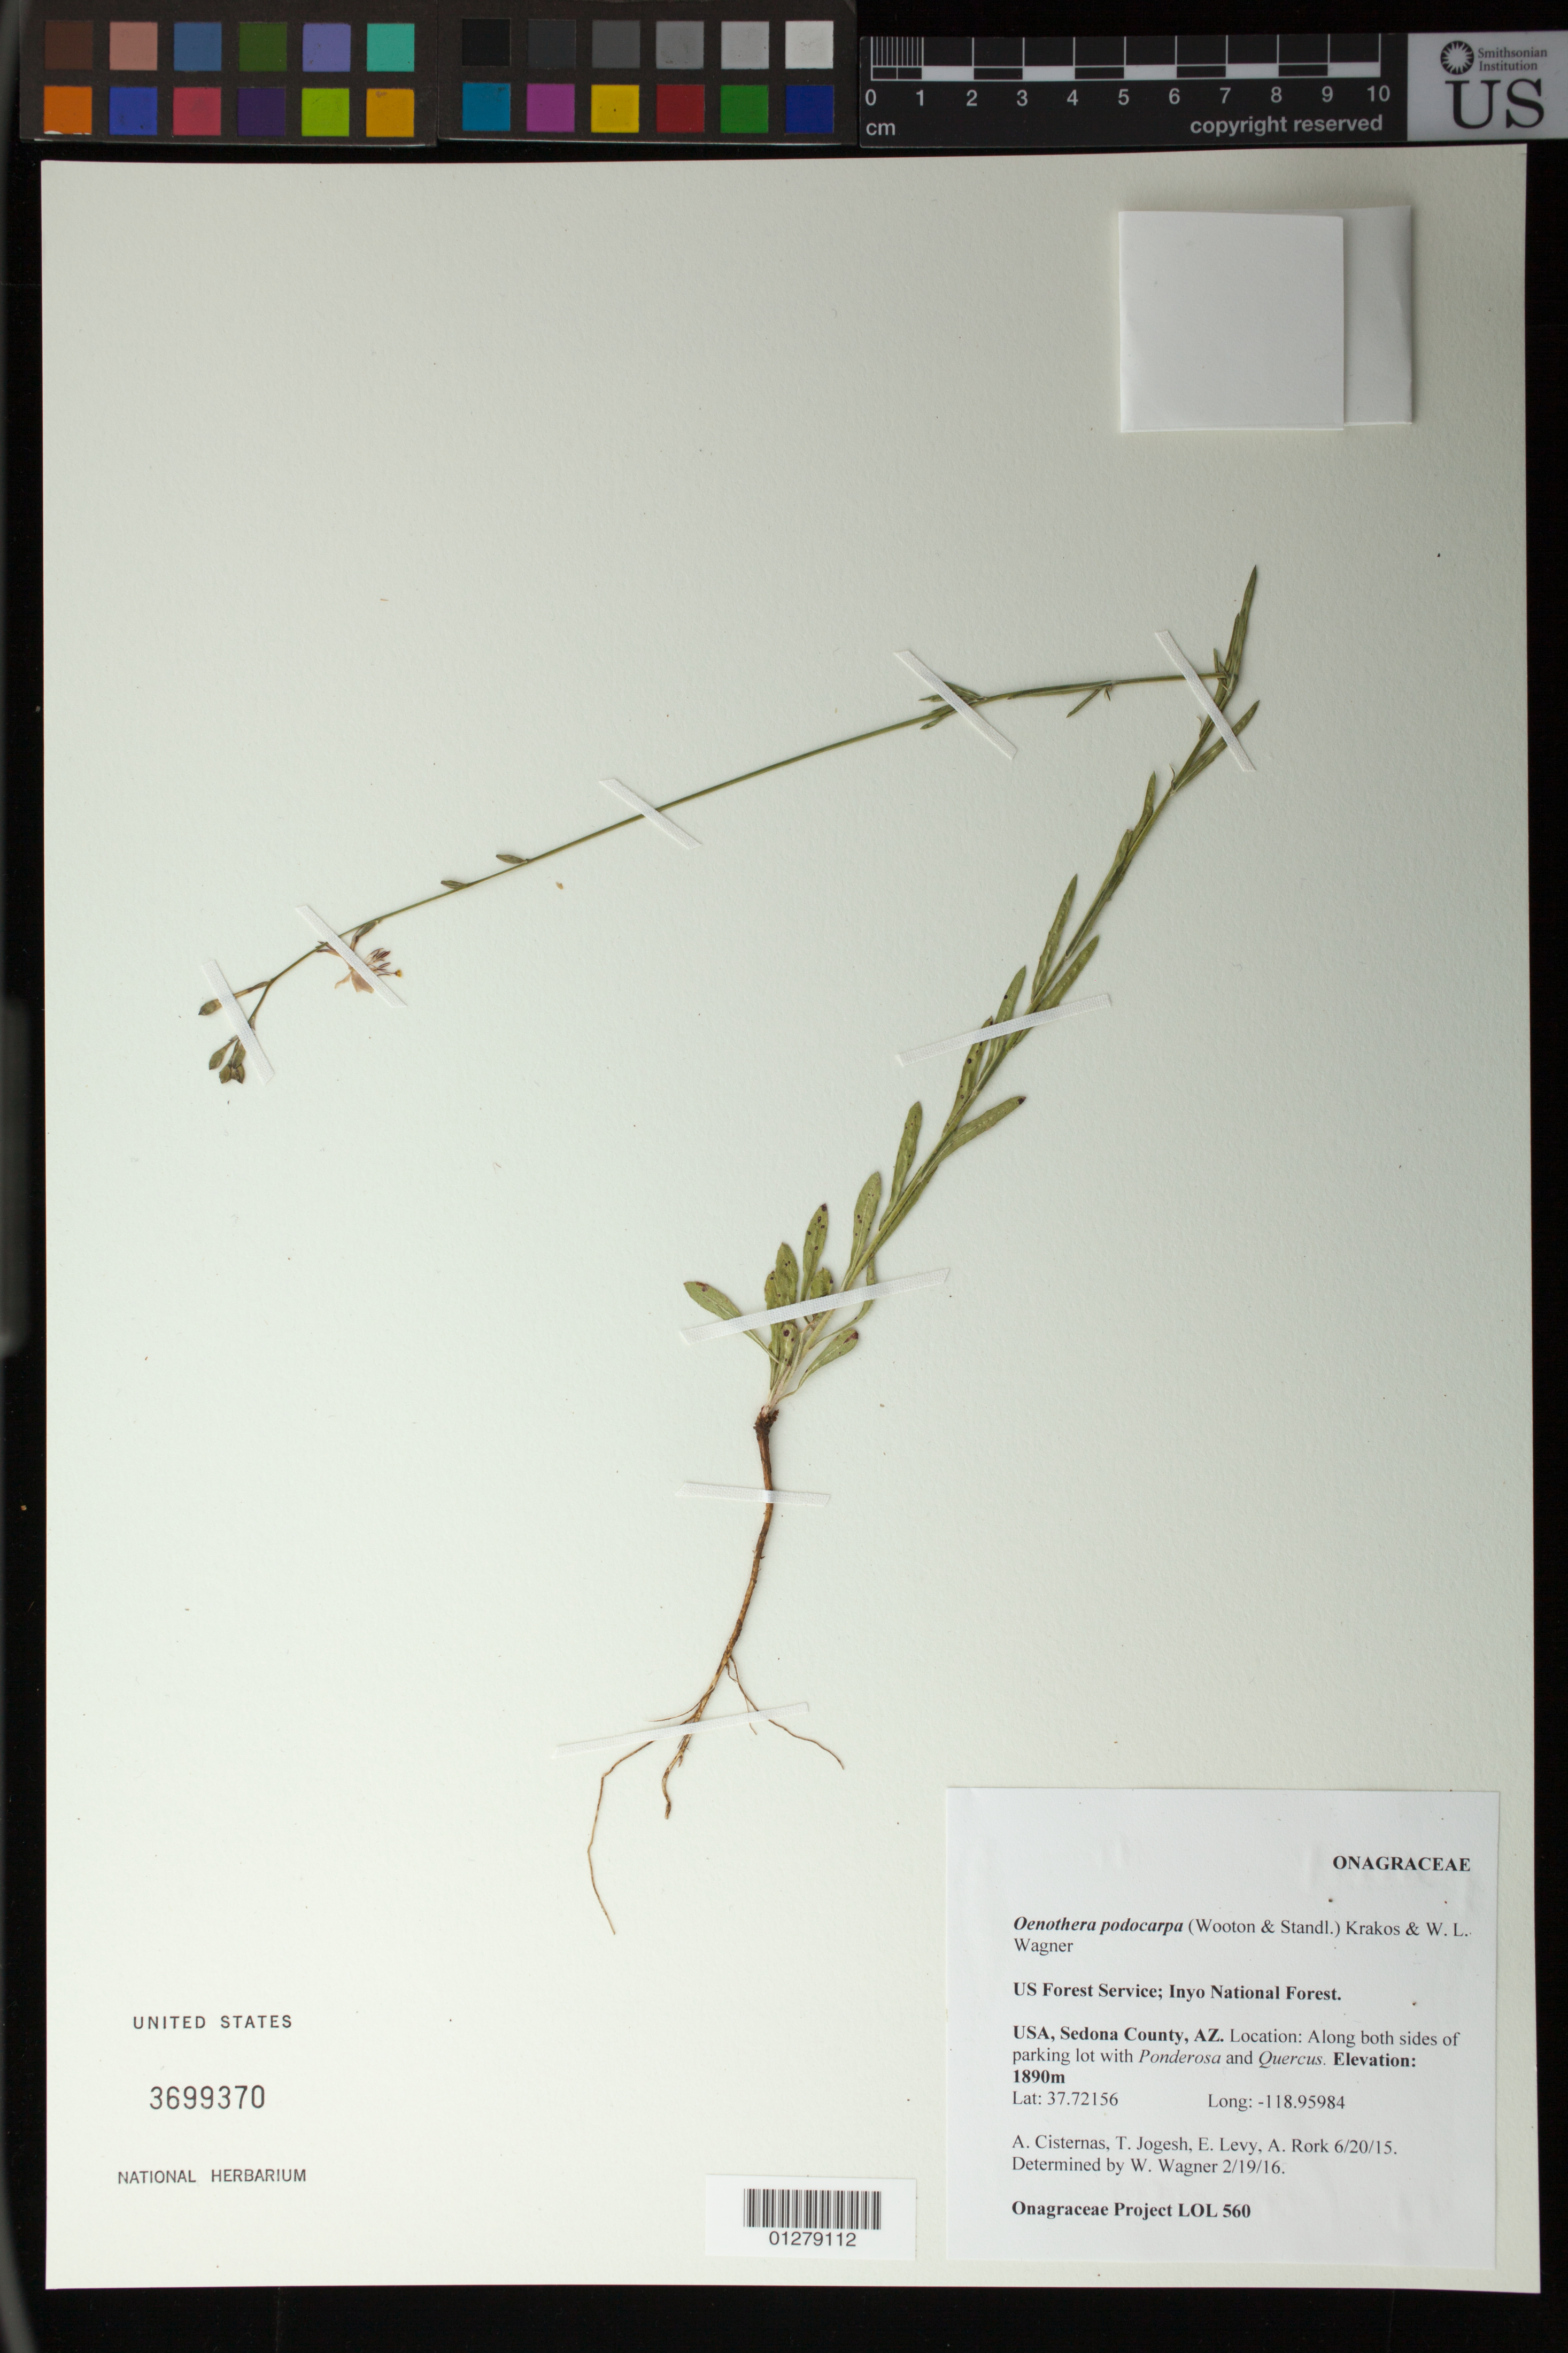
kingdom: Plantae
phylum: Tracheophyta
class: Magnoliopsida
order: Myrtales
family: Onagraceae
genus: Oenothera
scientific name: Oenothera podocarpa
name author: (Wooton & Standl.) Krakos & W.L. Wagner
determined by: Wagner, W. L., (BOT), Smithsonian Institution - National Museum of Natural History (UNITED STATES)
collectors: T. Jojesh, A. Rork, A. Cisternas & E. Levy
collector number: LOL 560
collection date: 2015-06-20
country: United States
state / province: Arizona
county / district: Sedona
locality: Coconino Forest Service land, along both sides of parking lot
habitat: Ponderosa pines, Quercus gambelii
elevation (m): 1890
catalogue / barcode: US 3699370